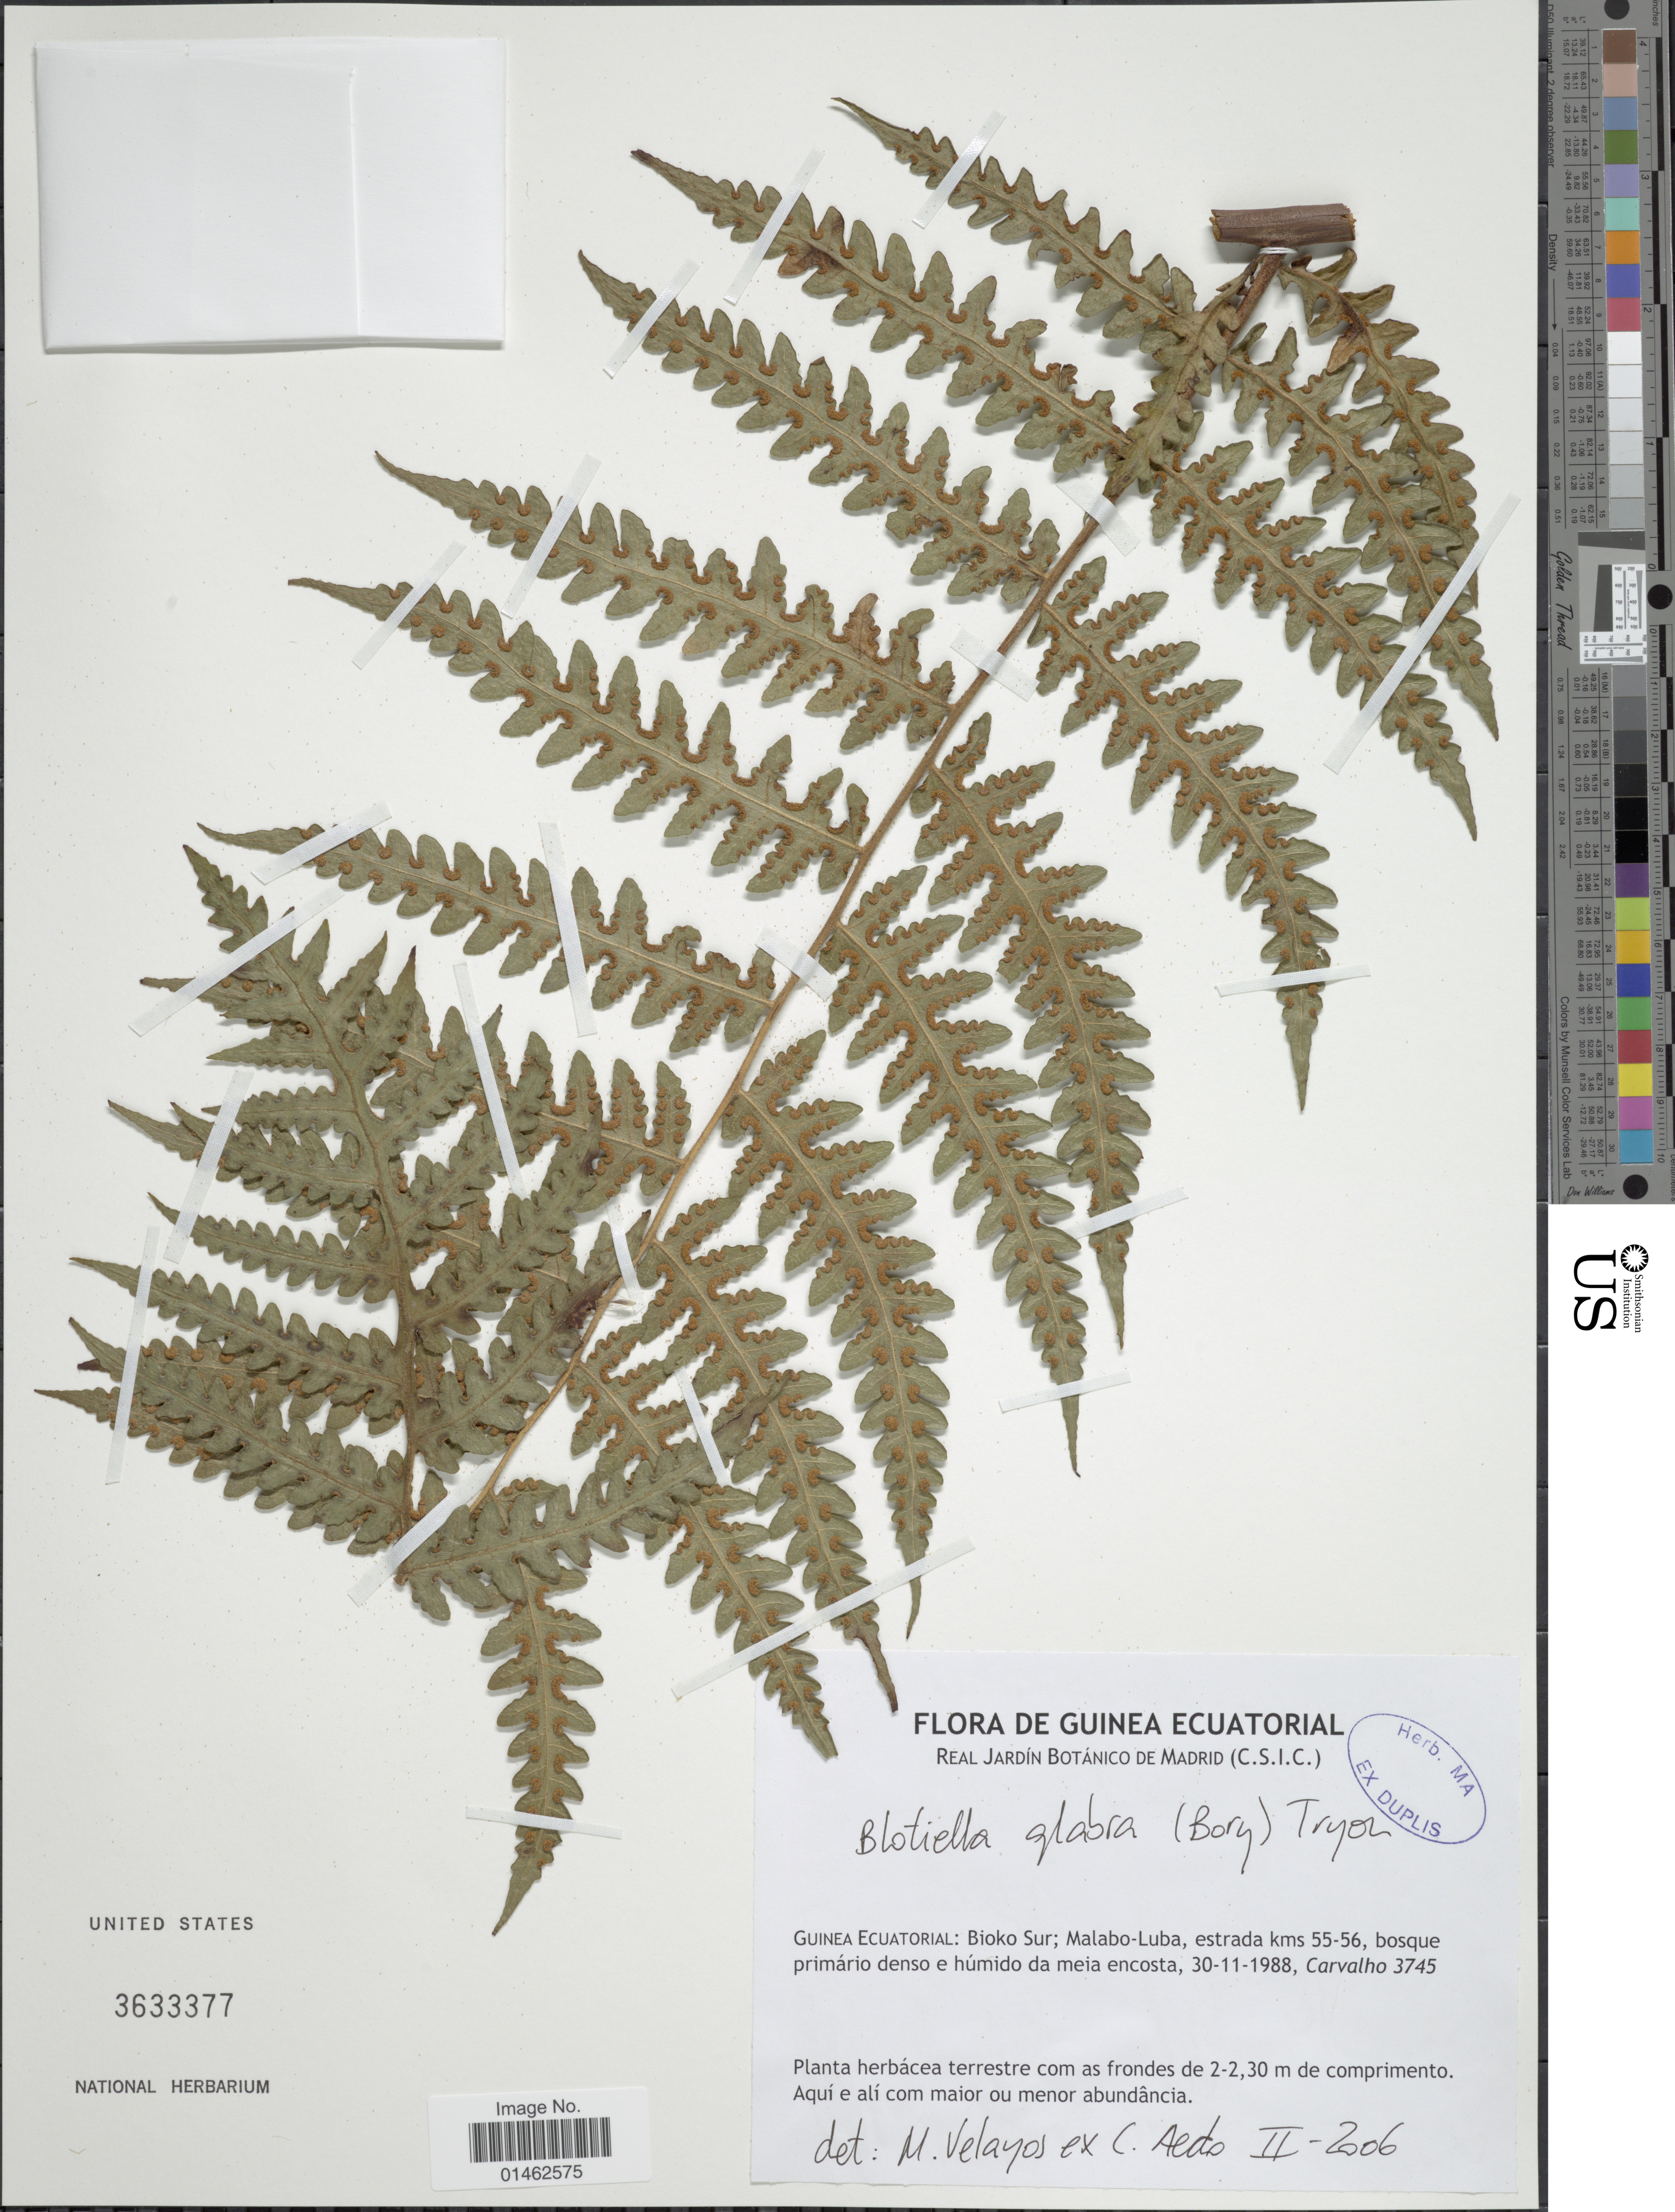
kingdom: Plantae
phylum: Tracheophyta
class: Polypodiopsida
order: Polypodiales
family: Dennstaedtiaceae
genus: Blotiella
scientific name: Blotiella glabra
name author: (Bory) R.M. Tryon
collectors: Carvalho, --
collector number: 3745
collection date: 1988-11-30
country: Equatorial Guinea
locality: Bioko Sur; Malabo-Luba, estrada kms 55-56, bosque primário denso e húmido da meia encosta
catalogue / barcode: US 3633377